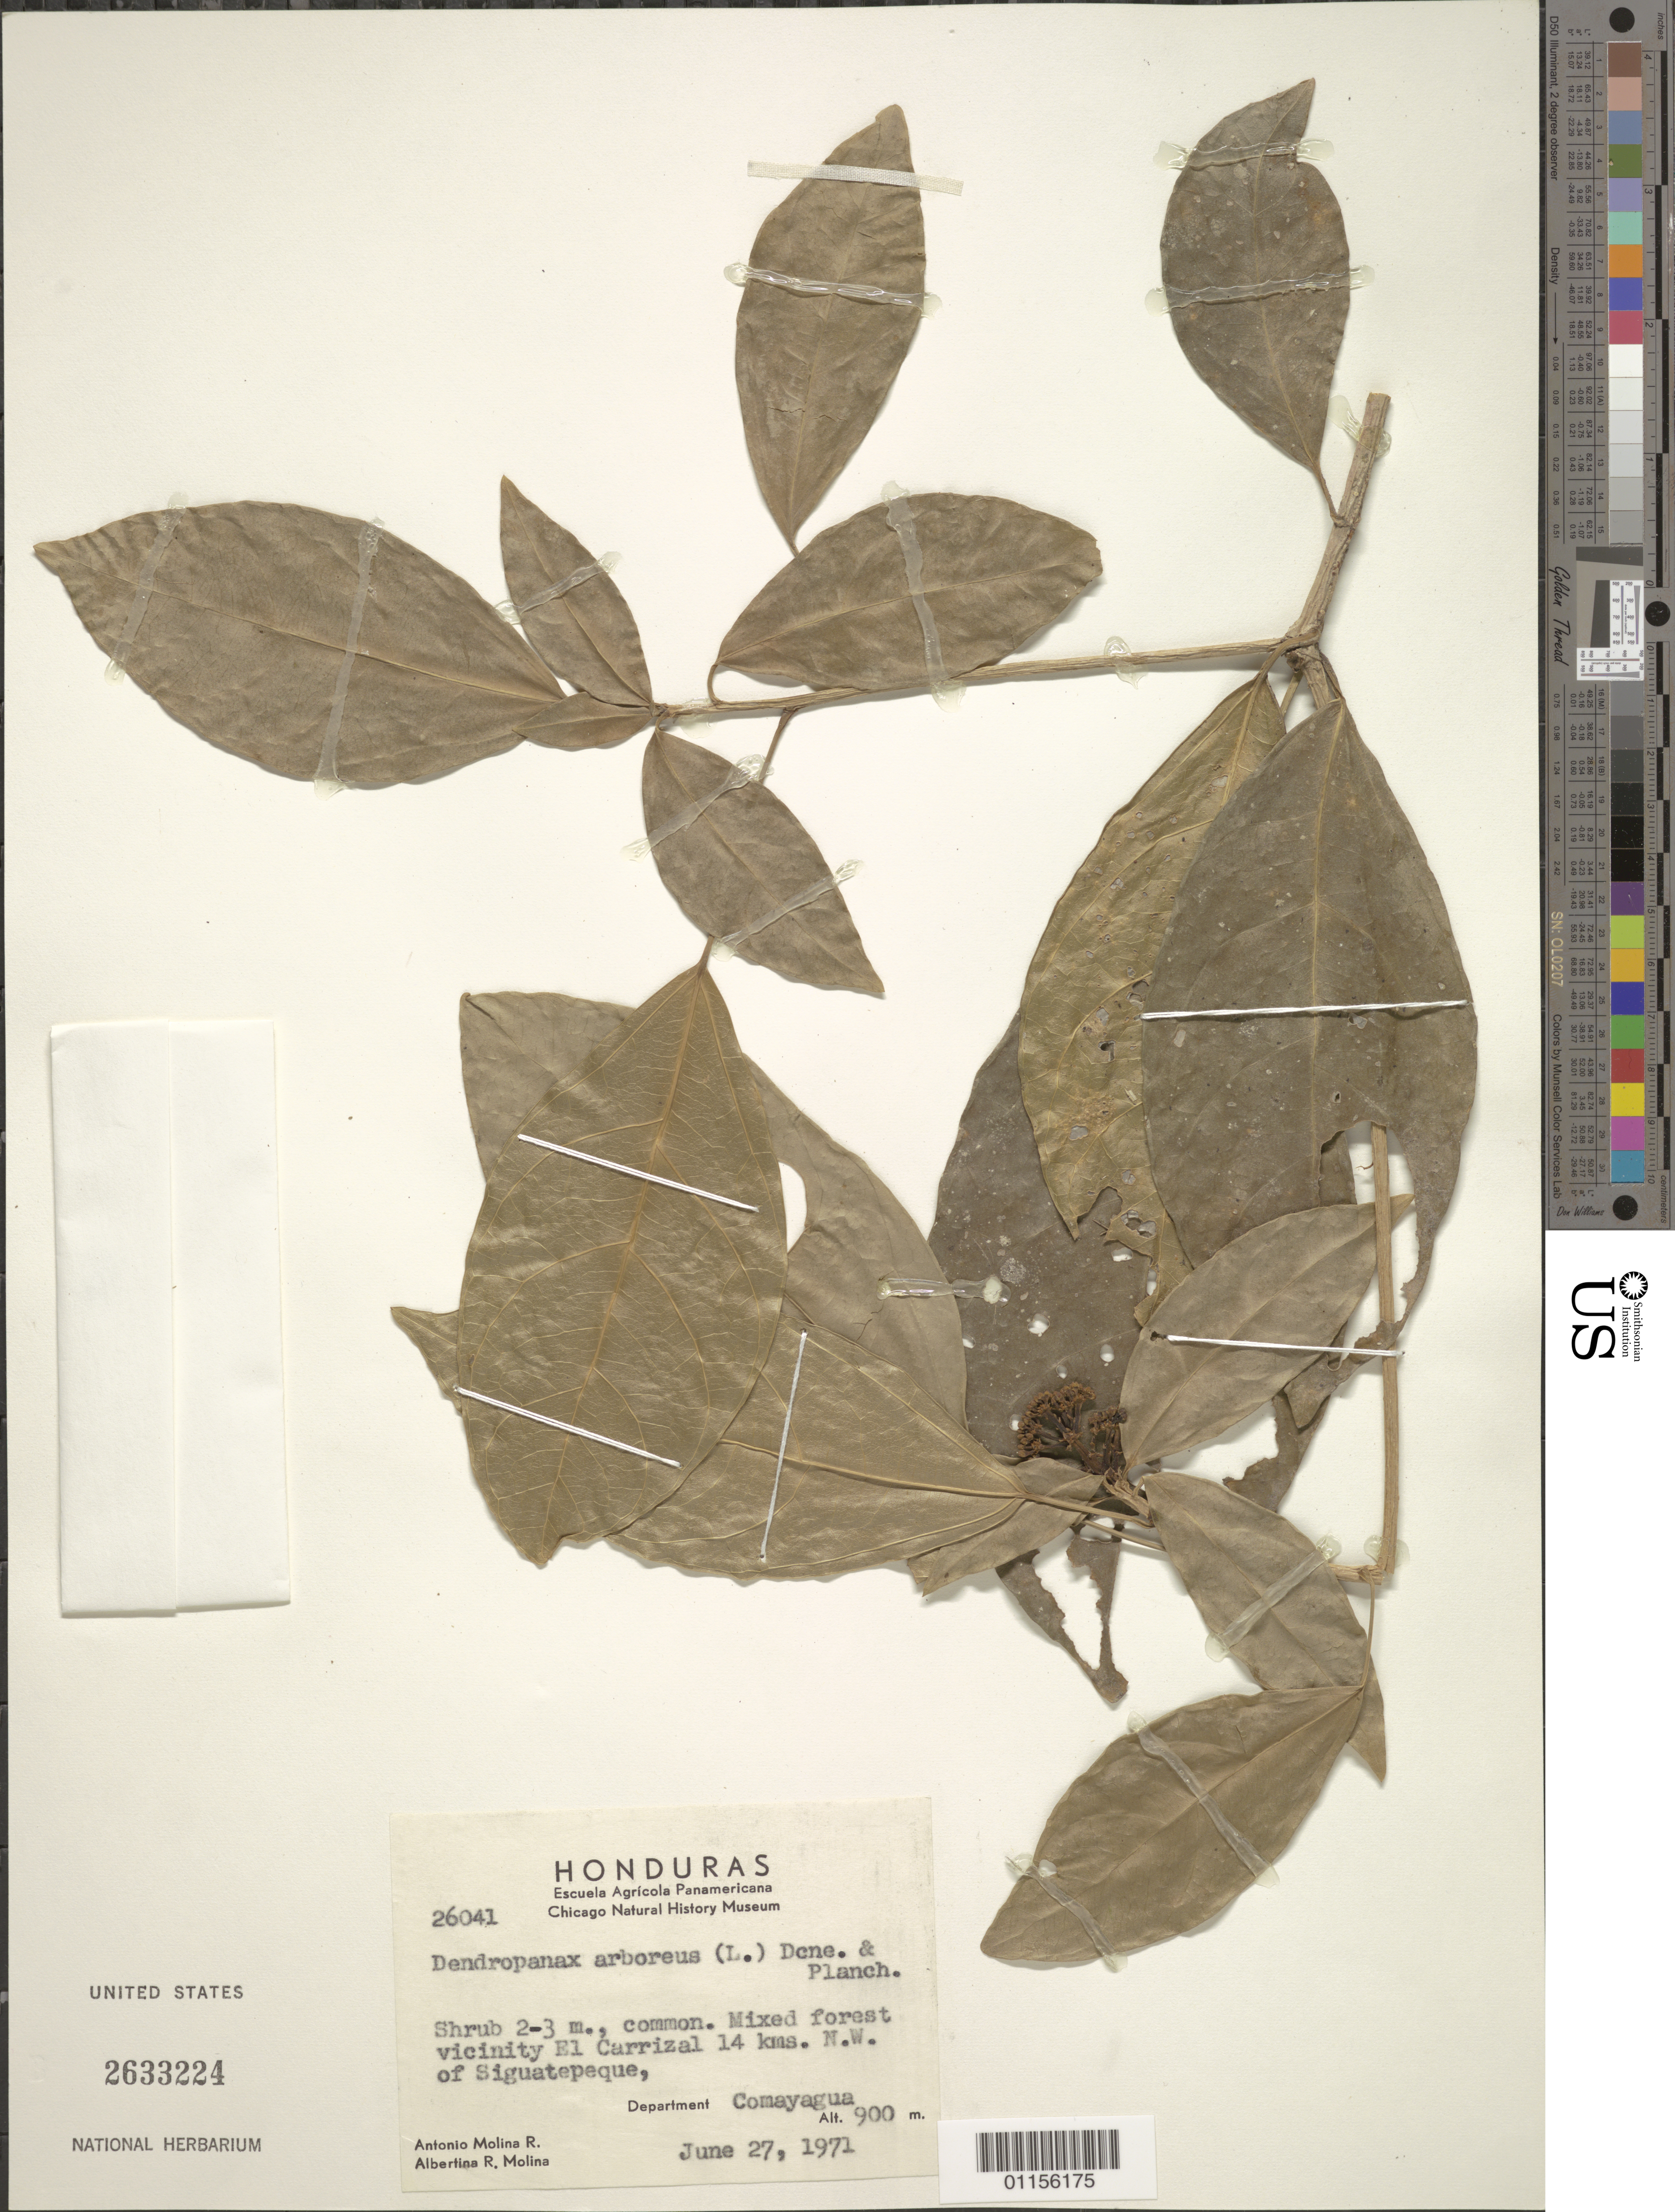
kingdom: Plantae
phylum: Tracheophyta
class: Magnoliopsida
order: Apiales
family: Araliaceae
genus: Dendropanax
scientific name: Dendropanax arboreus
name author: (L.) Decne. & Planch.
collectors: A. Molina R. & A. R. Molina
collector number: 26041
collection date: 1971-06-27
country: Honduras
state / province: Comayagua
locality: Vicinity of El Carrizal. 14 km NW of Siguatepeque.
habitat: Shrub, common. Mixed forest.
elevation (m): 900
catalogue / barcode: US 2633224